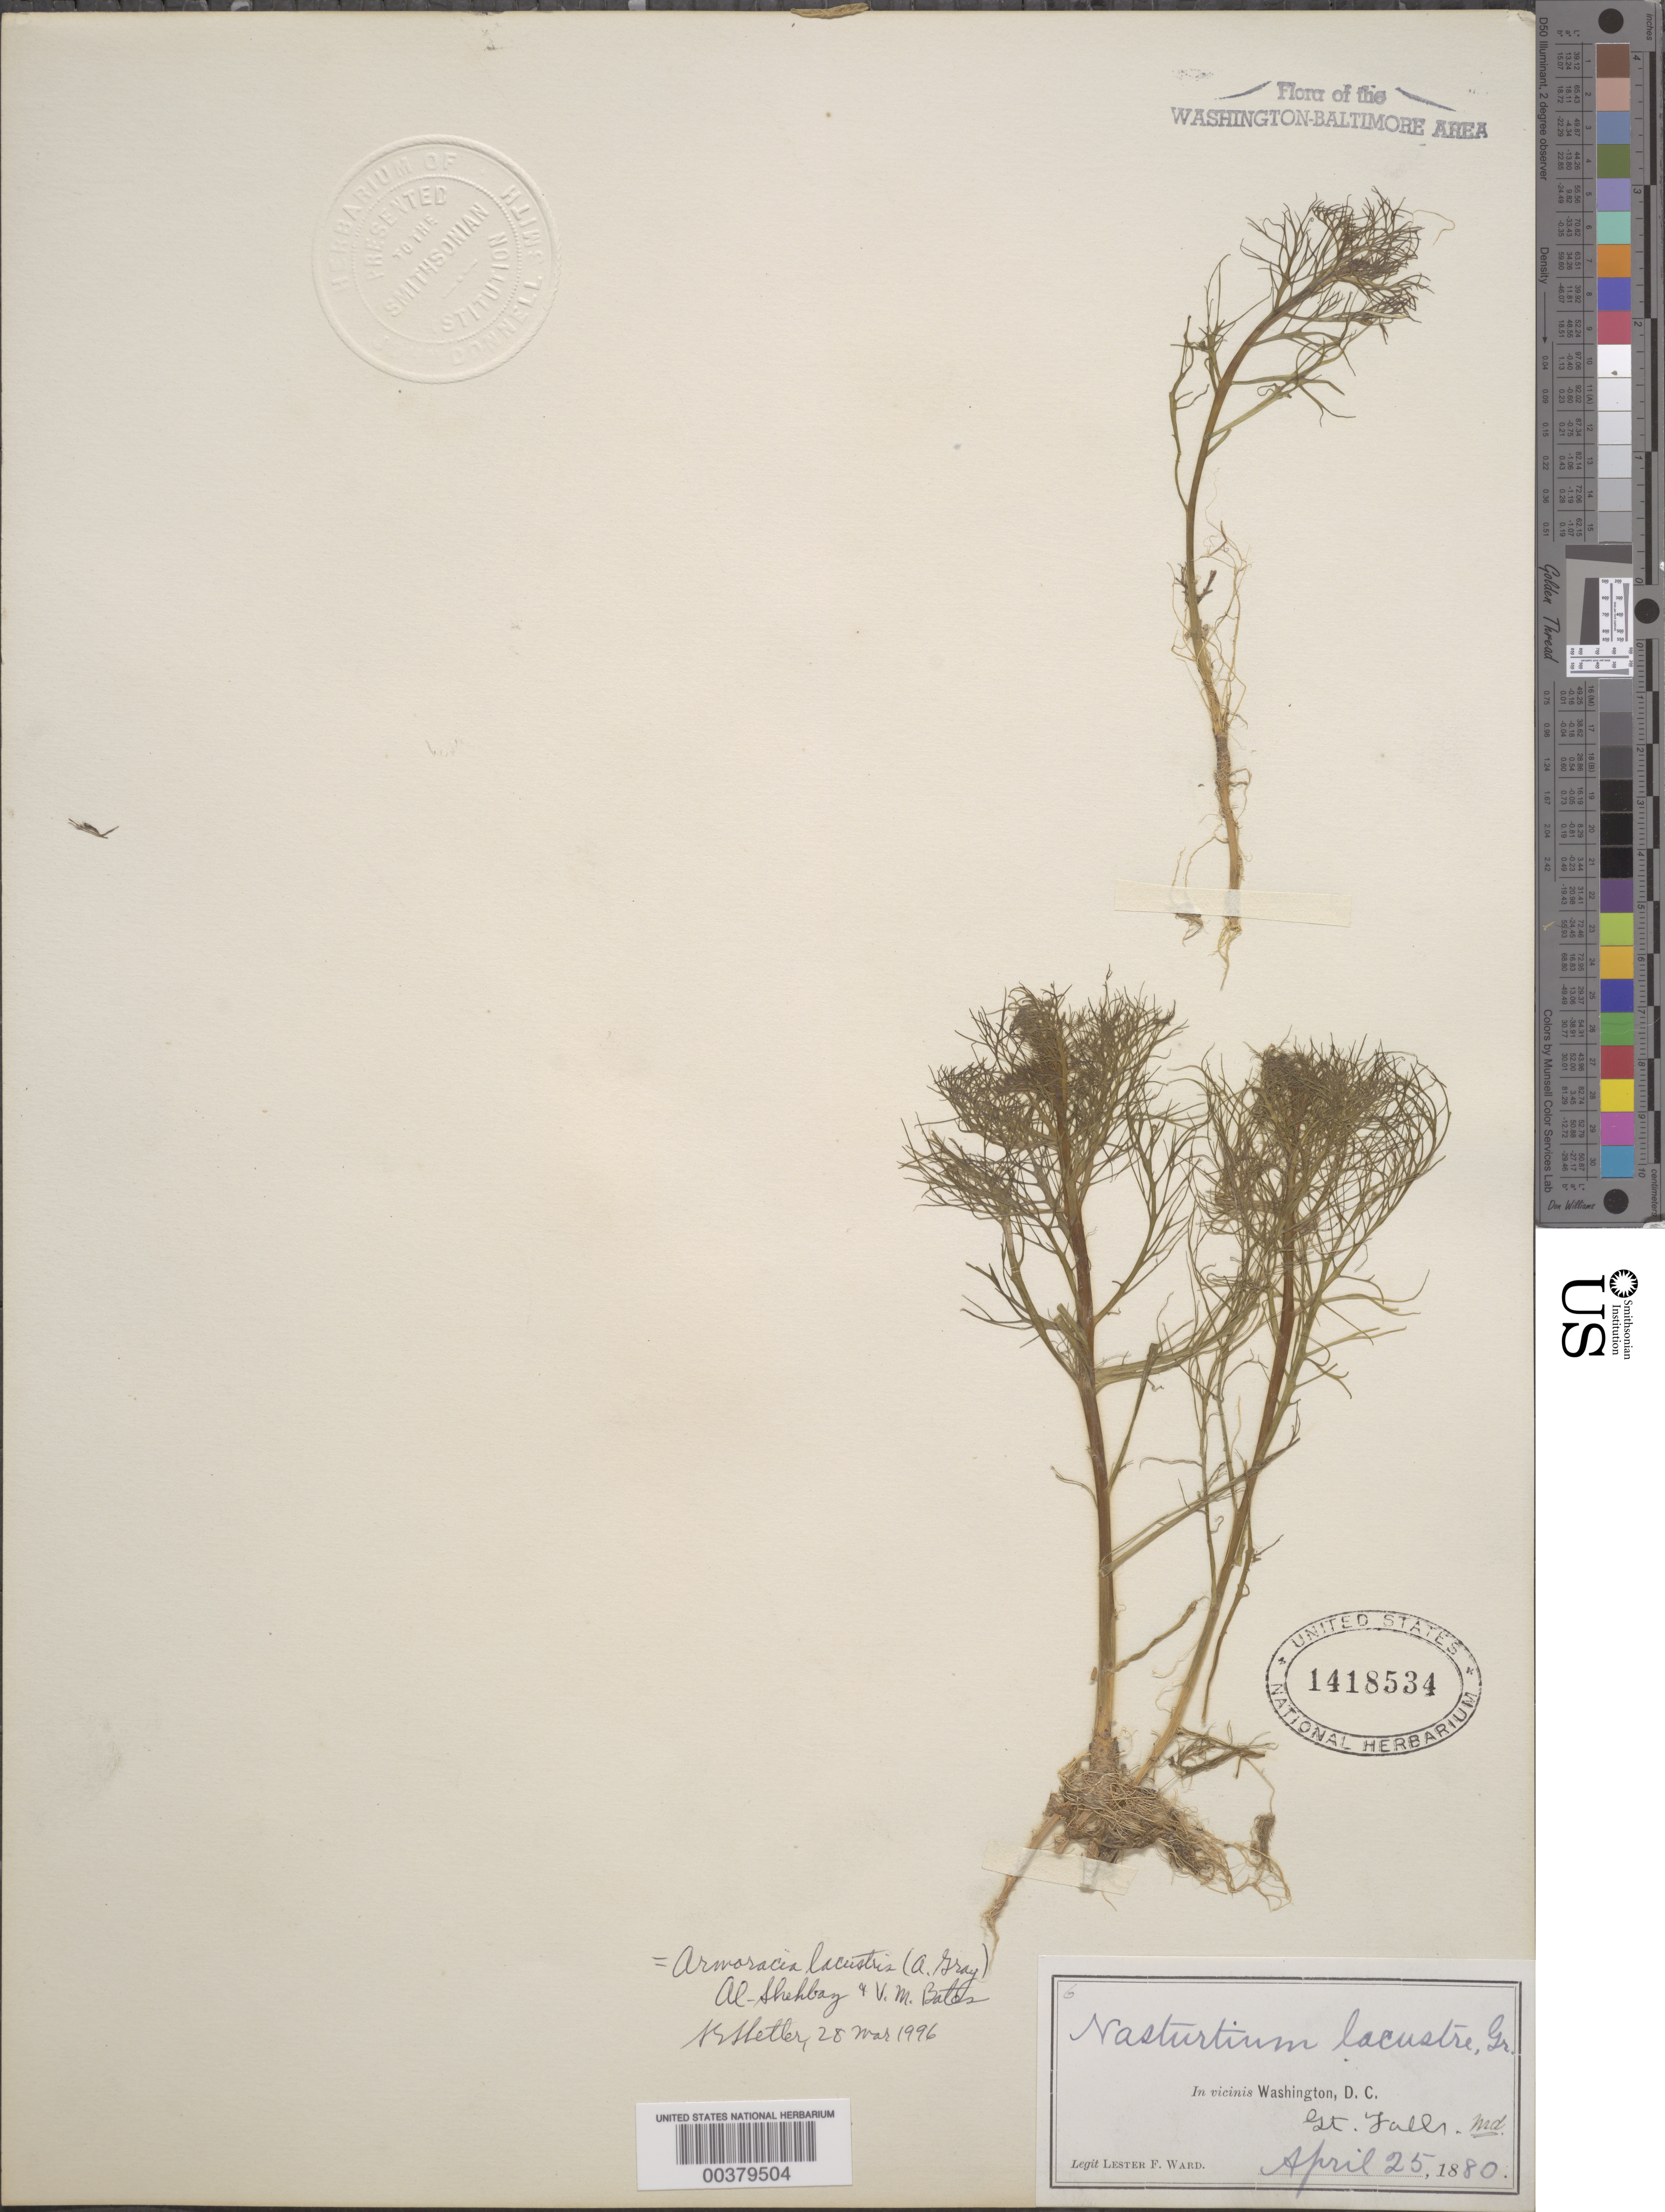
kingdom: Plantae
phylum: Tracheophyta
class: Magnoliopsida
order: Brassicales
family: Brassicaceae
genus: Rorippa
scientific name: Rorippa aquatica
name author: (Eaton) E.J. Palmer & Steyerm.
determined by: Strong, Mark T., (BOT), Smithsonian Institution - National Museum of Natural History (UNITED STATES)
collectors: L. F. Ward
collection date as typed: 25 Apr 1880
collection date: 1880-04-25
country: United States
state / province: Maryland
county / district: Montgomery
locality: Great Falls C. & O. Canal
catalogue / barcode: US 1418534